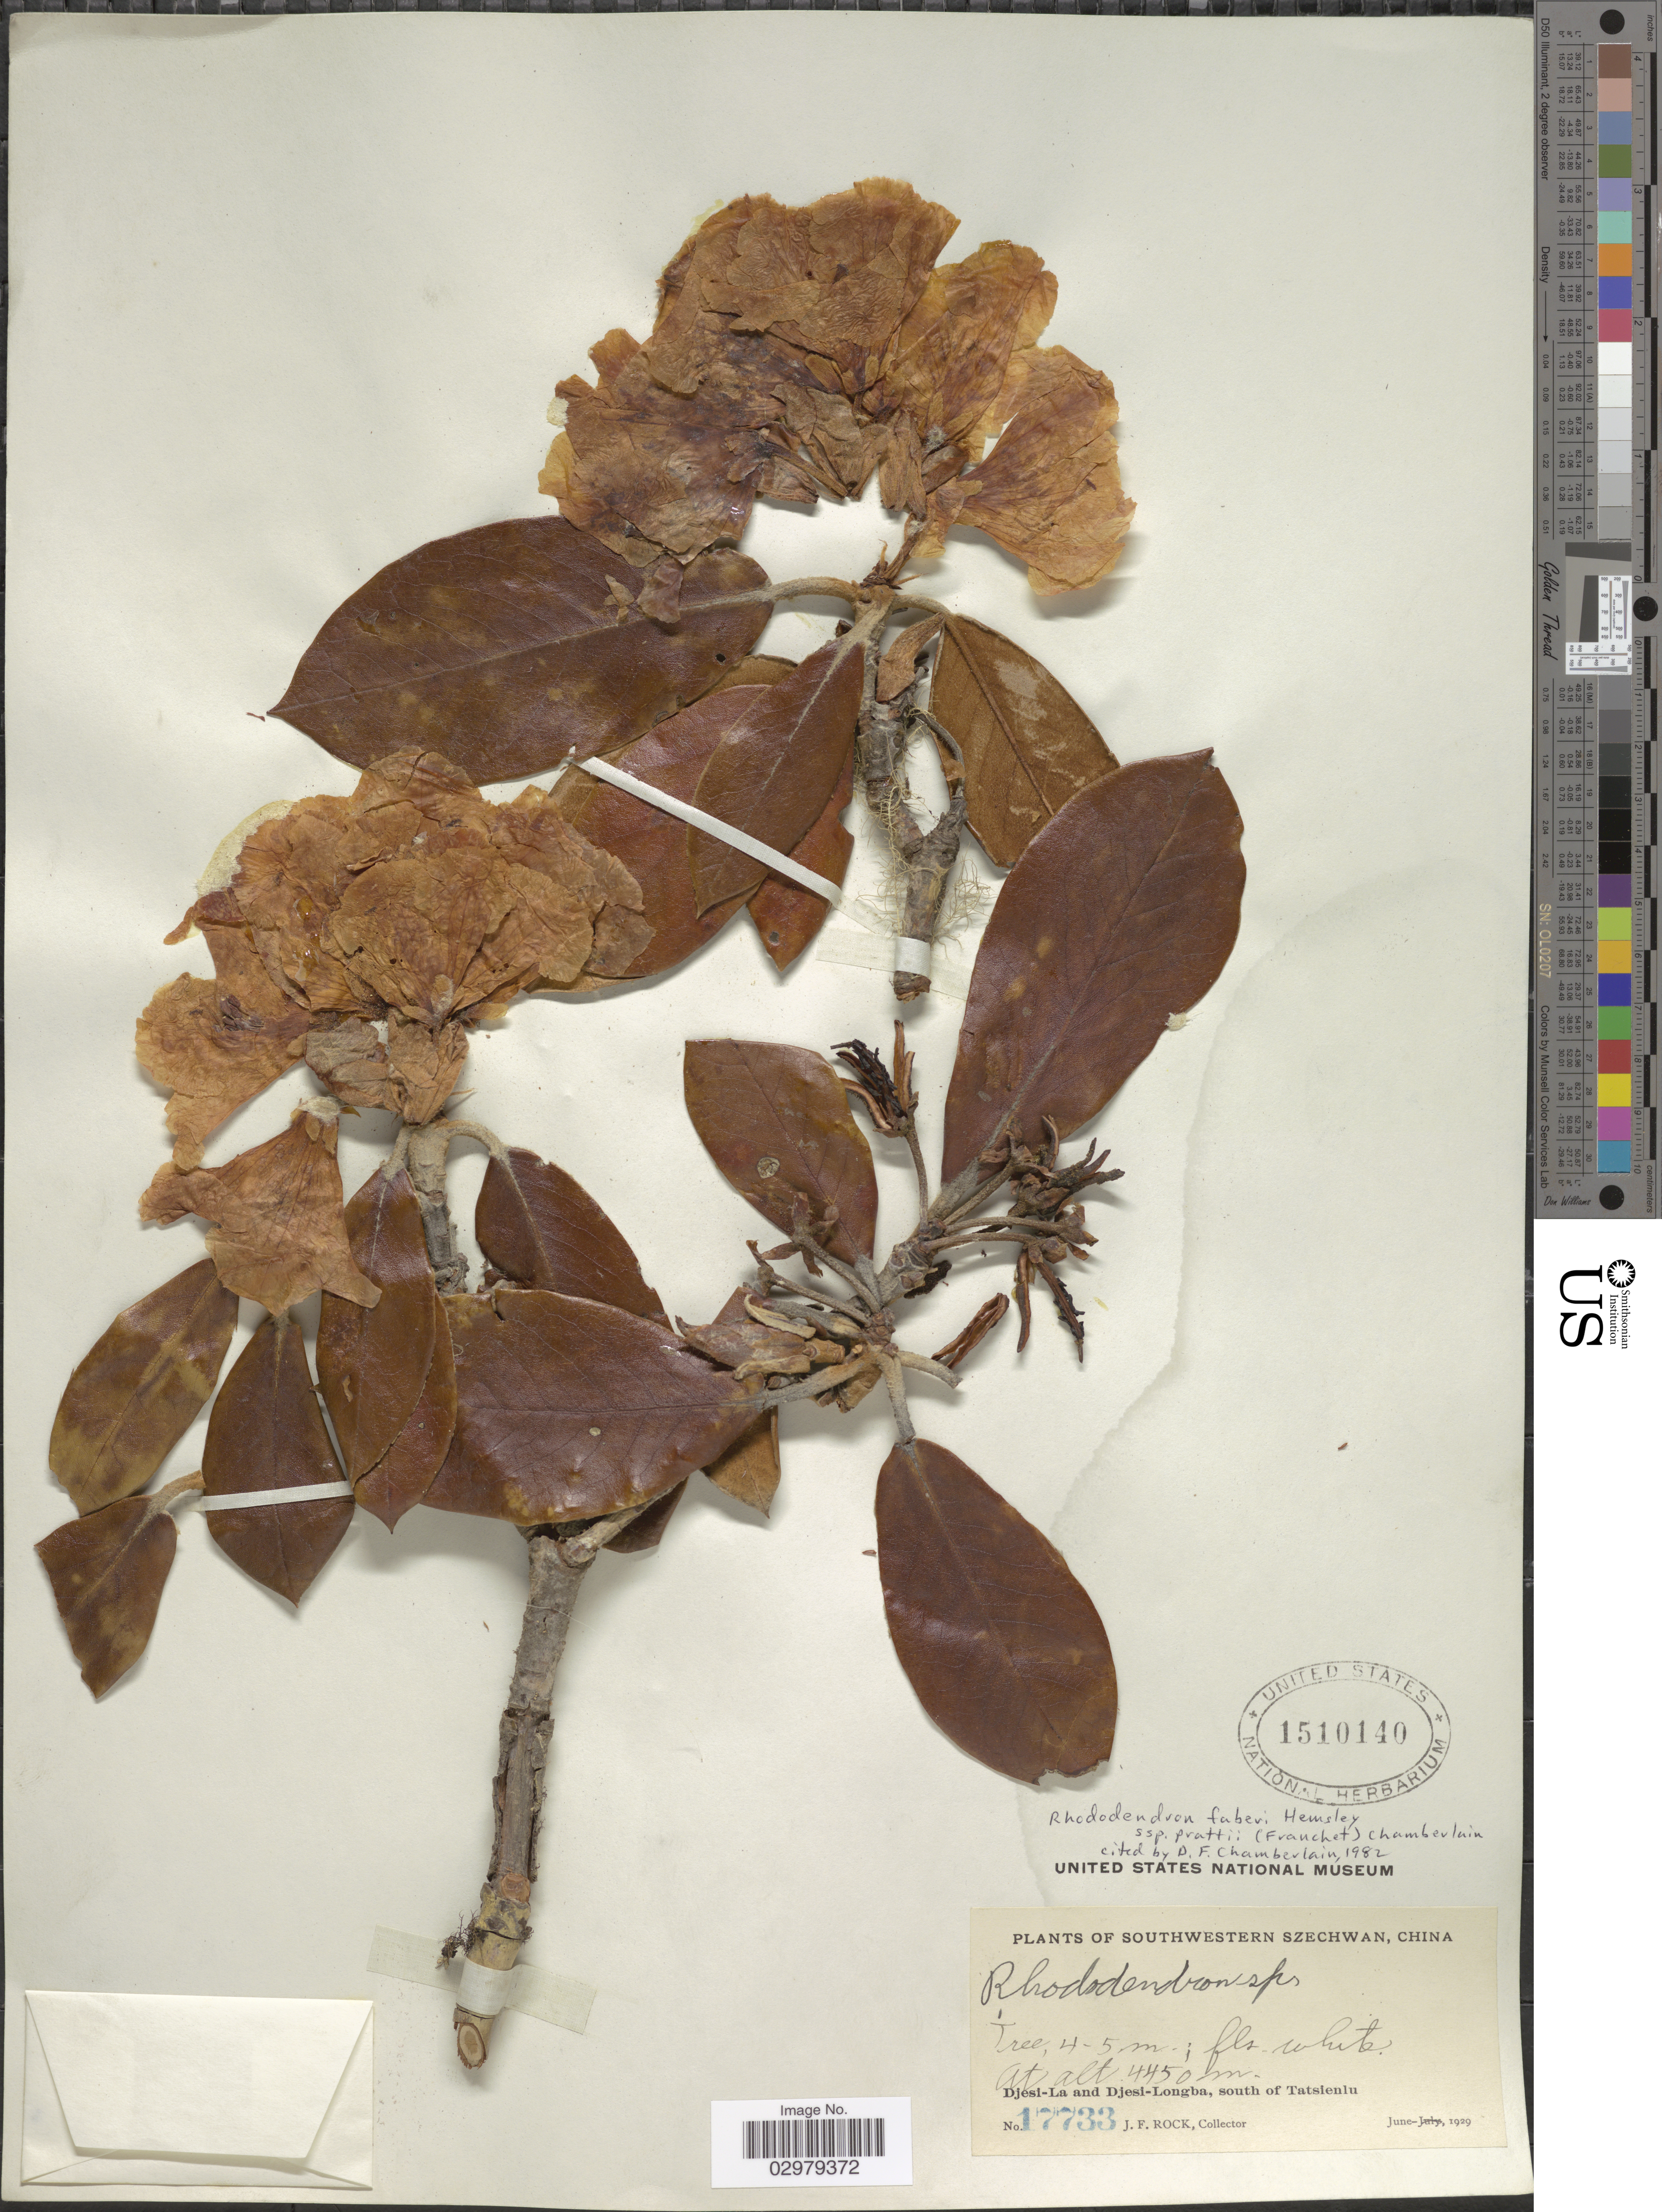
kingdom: Plantae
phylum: Tracheophyta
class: Magnoliopsida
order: Ericales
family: Ericaceae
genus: Rhododendron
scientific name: Rhododendron sp.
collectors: J. Rock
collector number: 17733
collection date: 1929-06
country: China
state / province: Sichuan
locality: Southwestern Szechwan. Djesi-La and Djesi-Longba, south of Tatsienlu.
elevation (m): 4450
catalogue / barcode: US 1510140